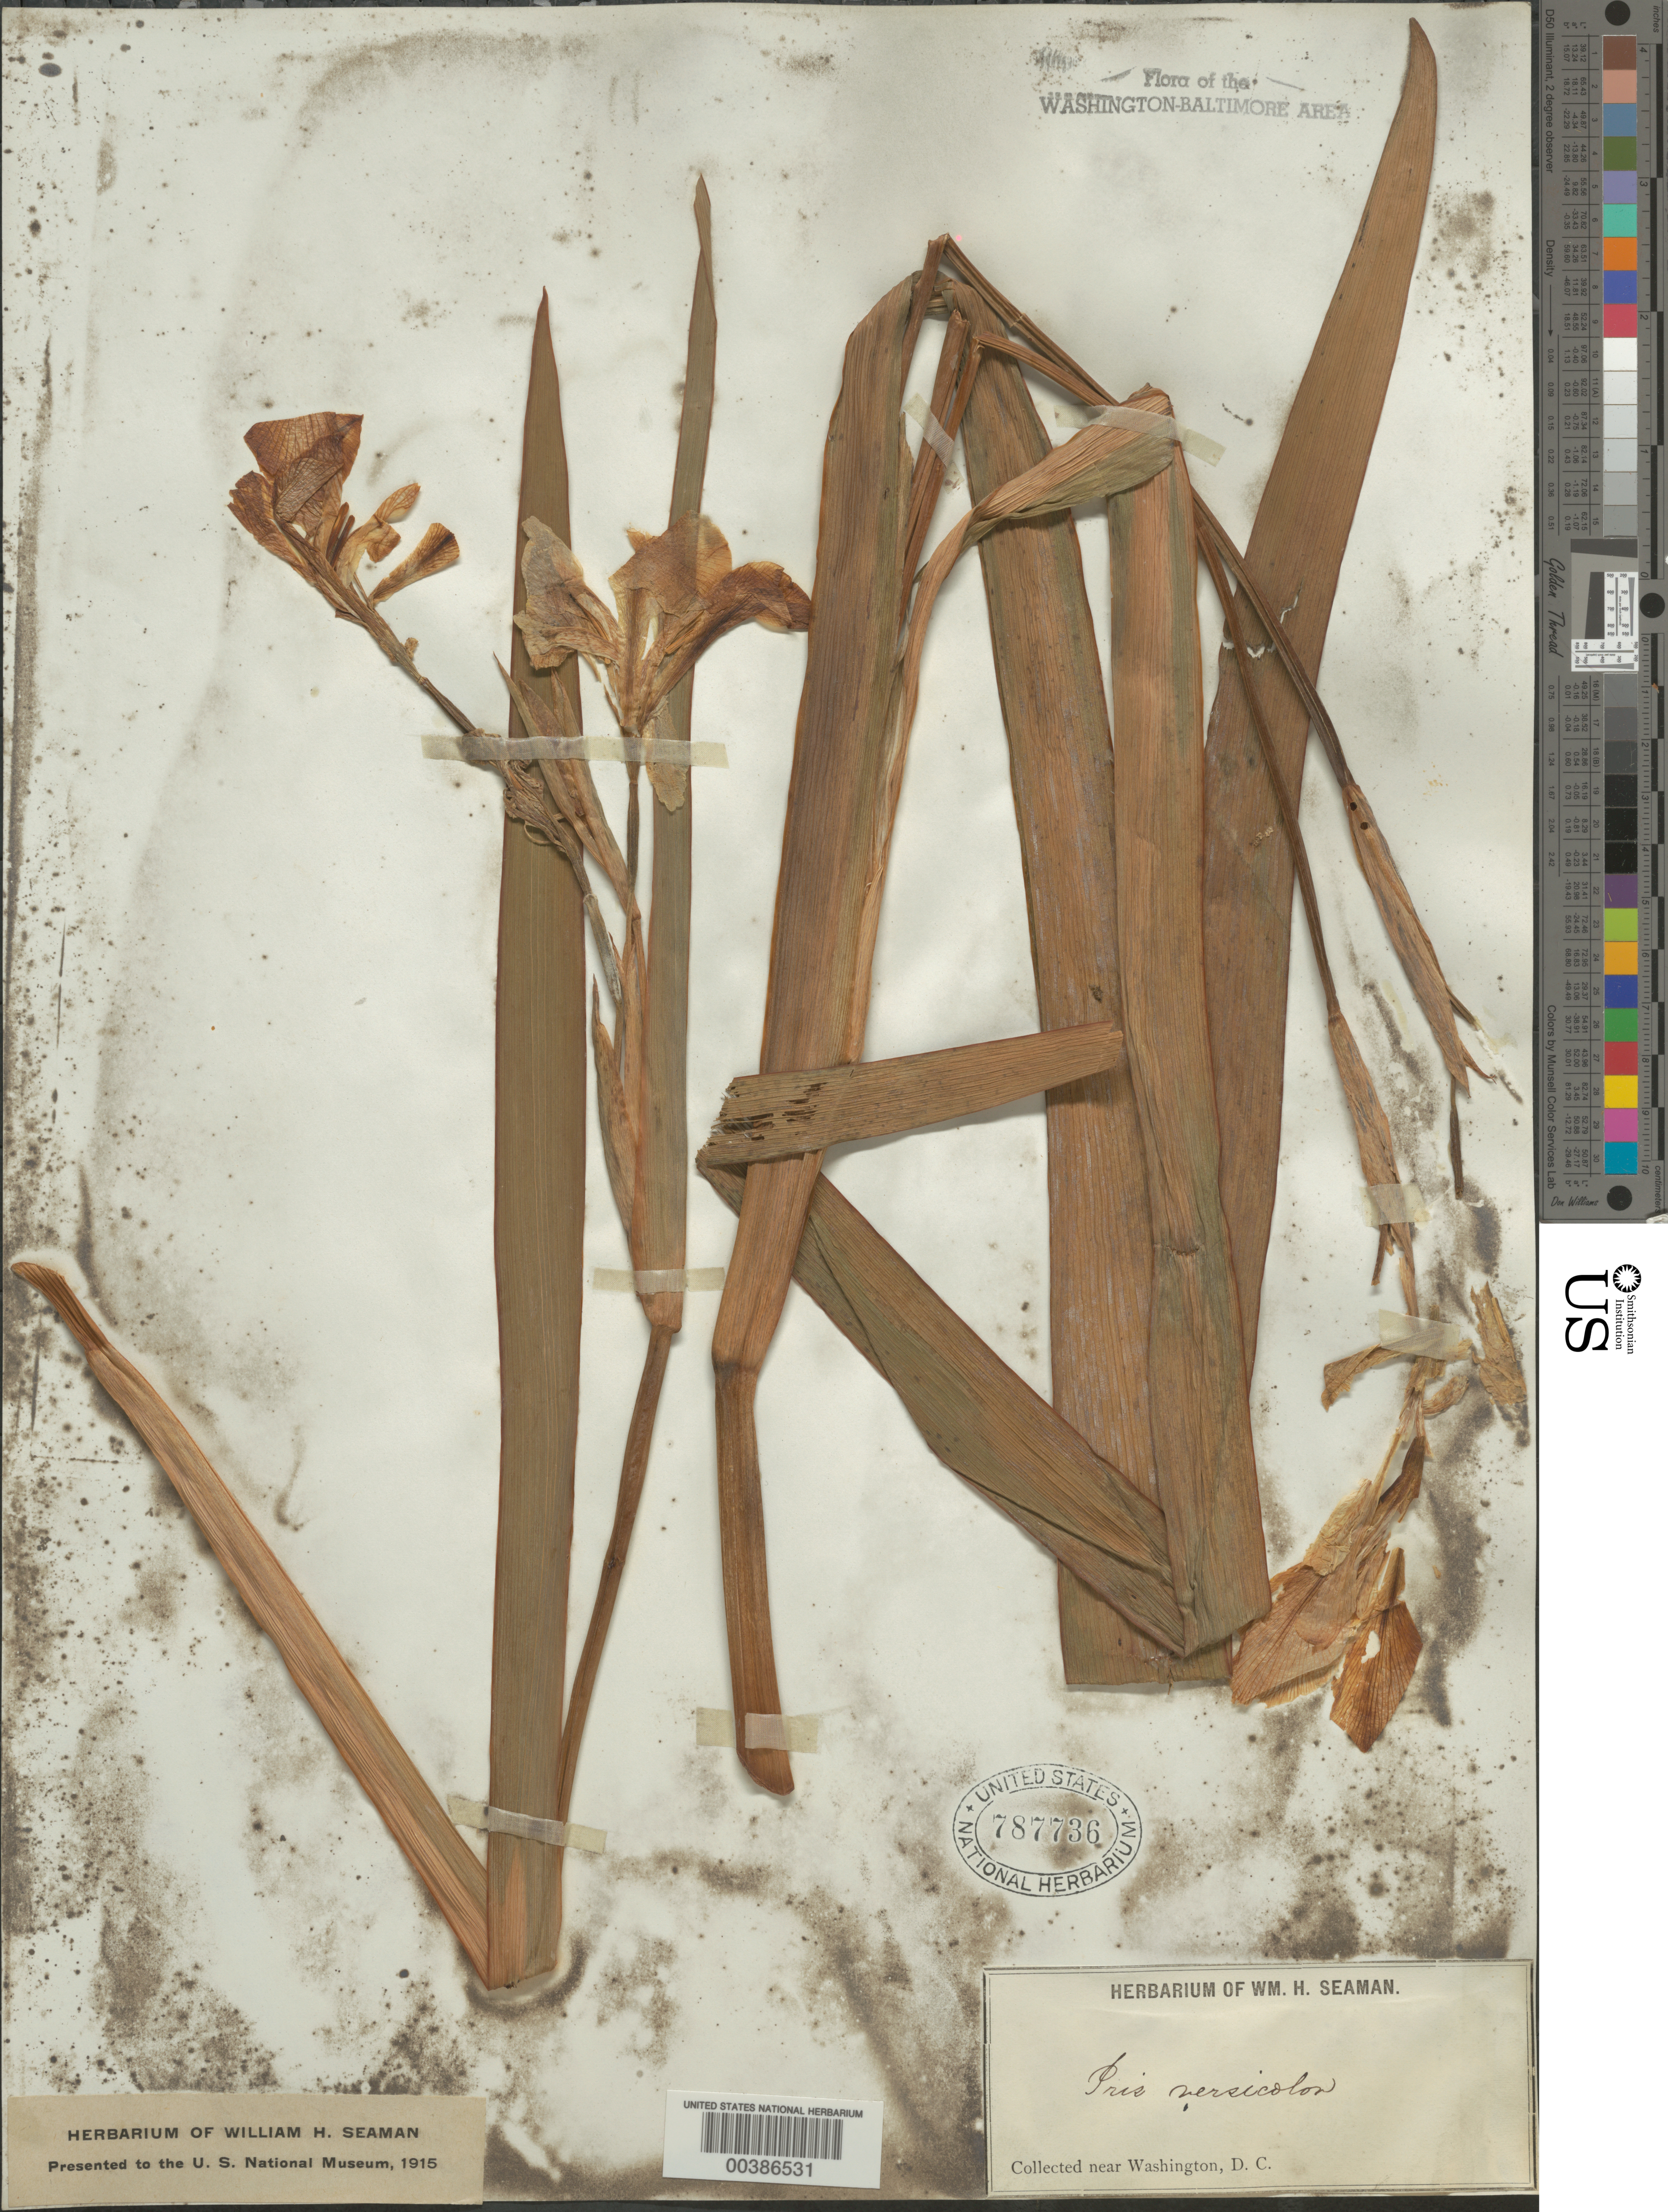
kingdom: Plantae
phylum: Tracheophyta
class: Liliopsida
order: Asparagales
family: Iridaceae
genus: Iris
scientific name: Iris versicolor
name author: L.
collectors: W. Seaman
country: United States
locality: Near Washington, D.C.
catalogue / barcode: US 787736